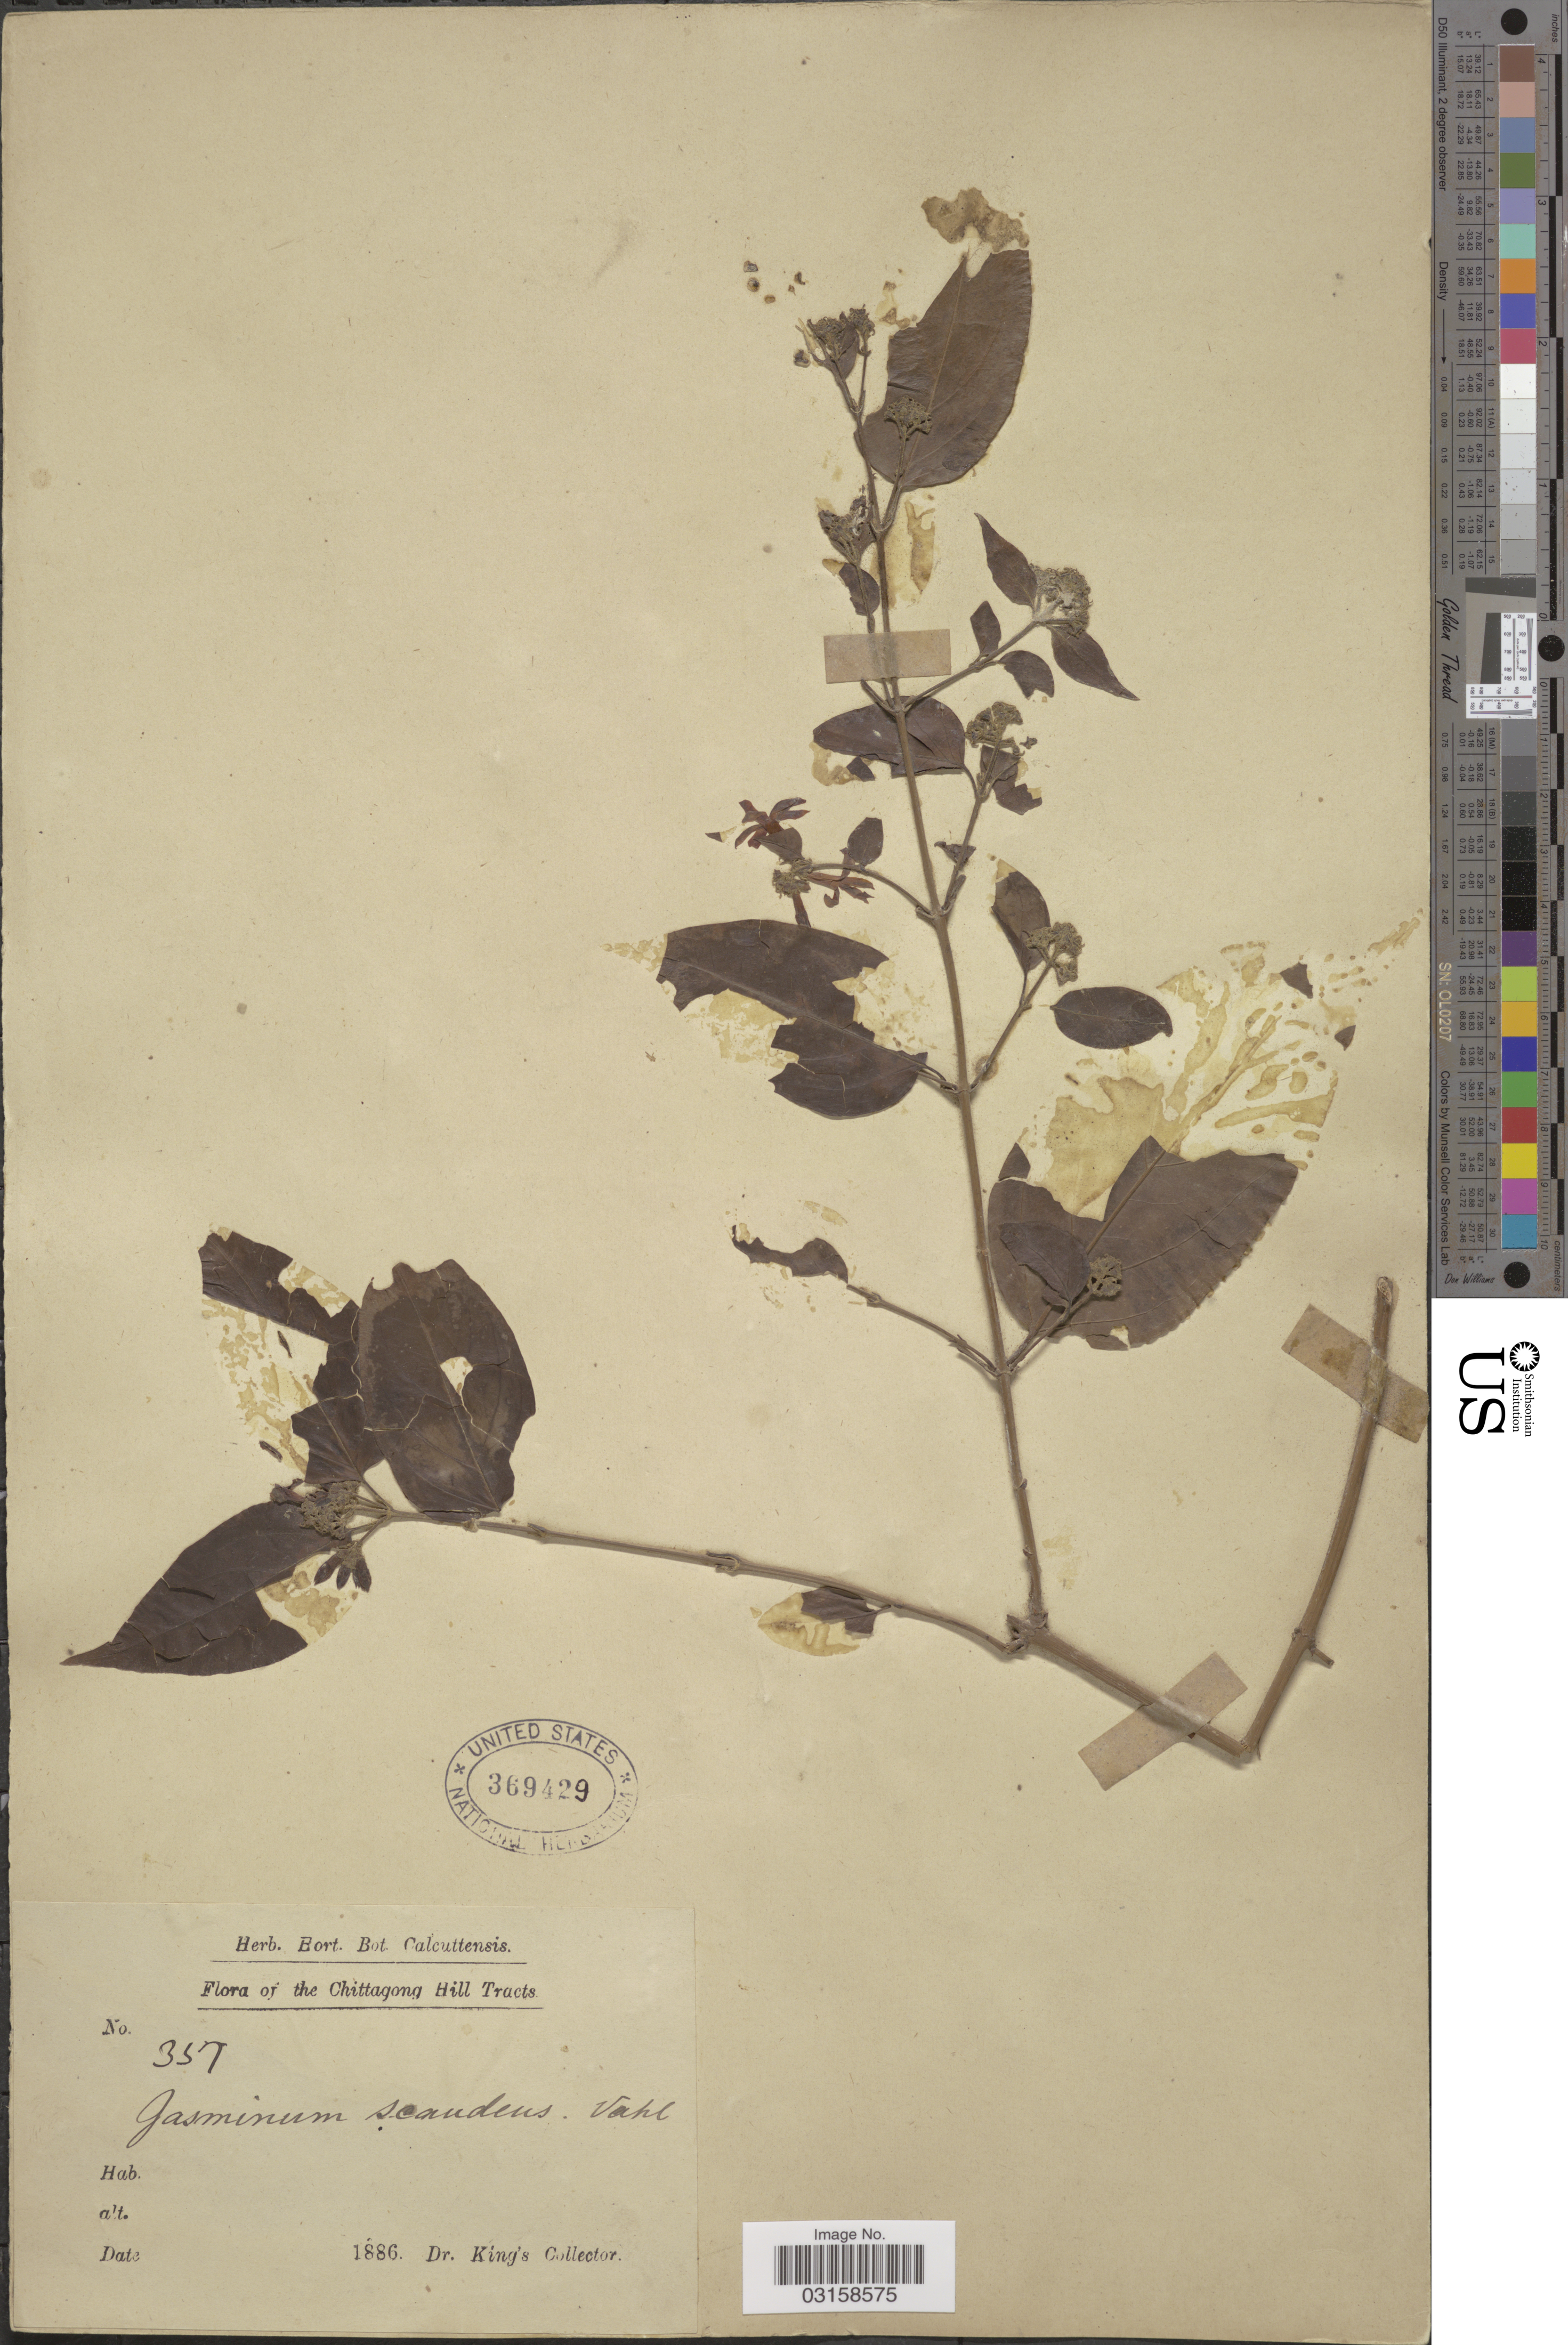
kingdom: Plantae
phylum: Tracheophyta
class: Magnoliopsida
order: Lamiales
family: Oleaceae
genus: Jasminum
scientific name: Jasminum scandens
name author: Vahl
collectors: Dr. King's collector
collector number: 357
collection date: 1886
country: Bangladesh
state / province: Chittagong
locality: Chittagong Hill Tracts.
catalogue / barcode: US 369429